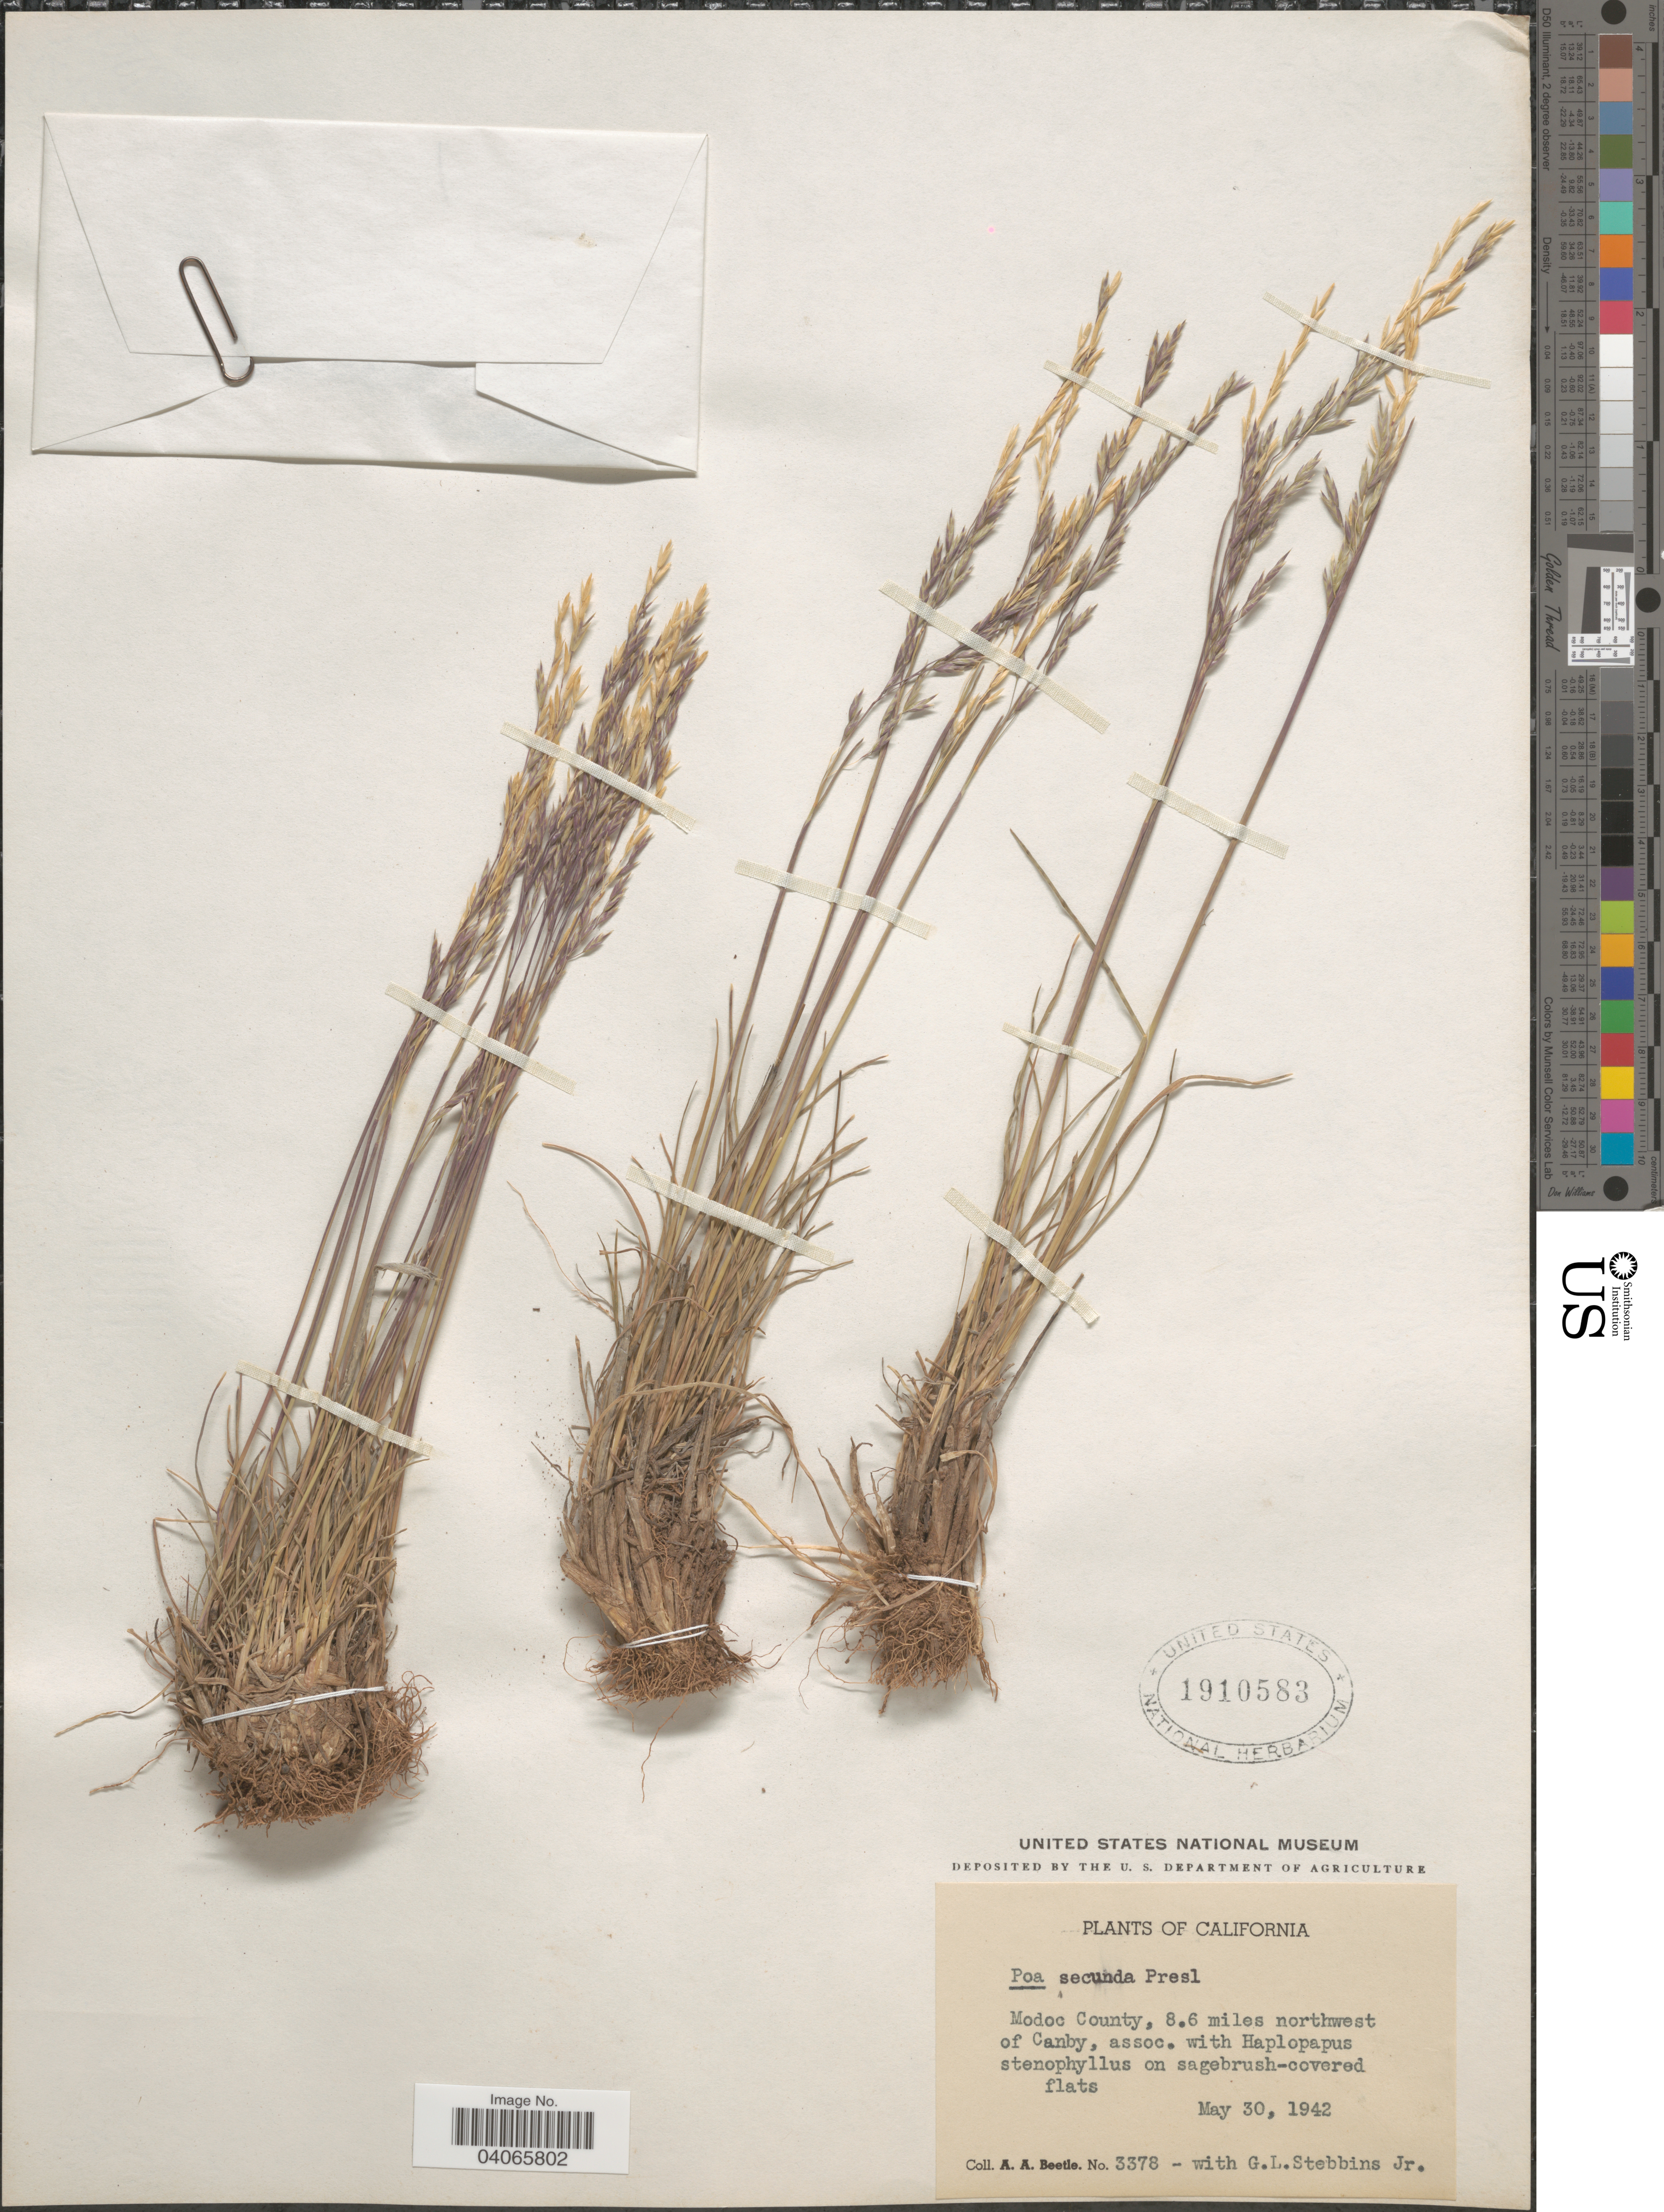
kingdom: Plantae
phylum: Tracheophyta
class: Liliopsida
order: Poales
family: Poaceae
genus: Poa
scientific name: Poa secunda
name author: J. Presl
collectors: A. A. Beetle & G. L. Stebbins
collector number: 3378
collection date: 1942-05-30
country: United States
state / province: California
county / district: Modoc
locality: Modoc County, 8.6 miles northwest of Canby.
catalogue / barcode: US 1910583